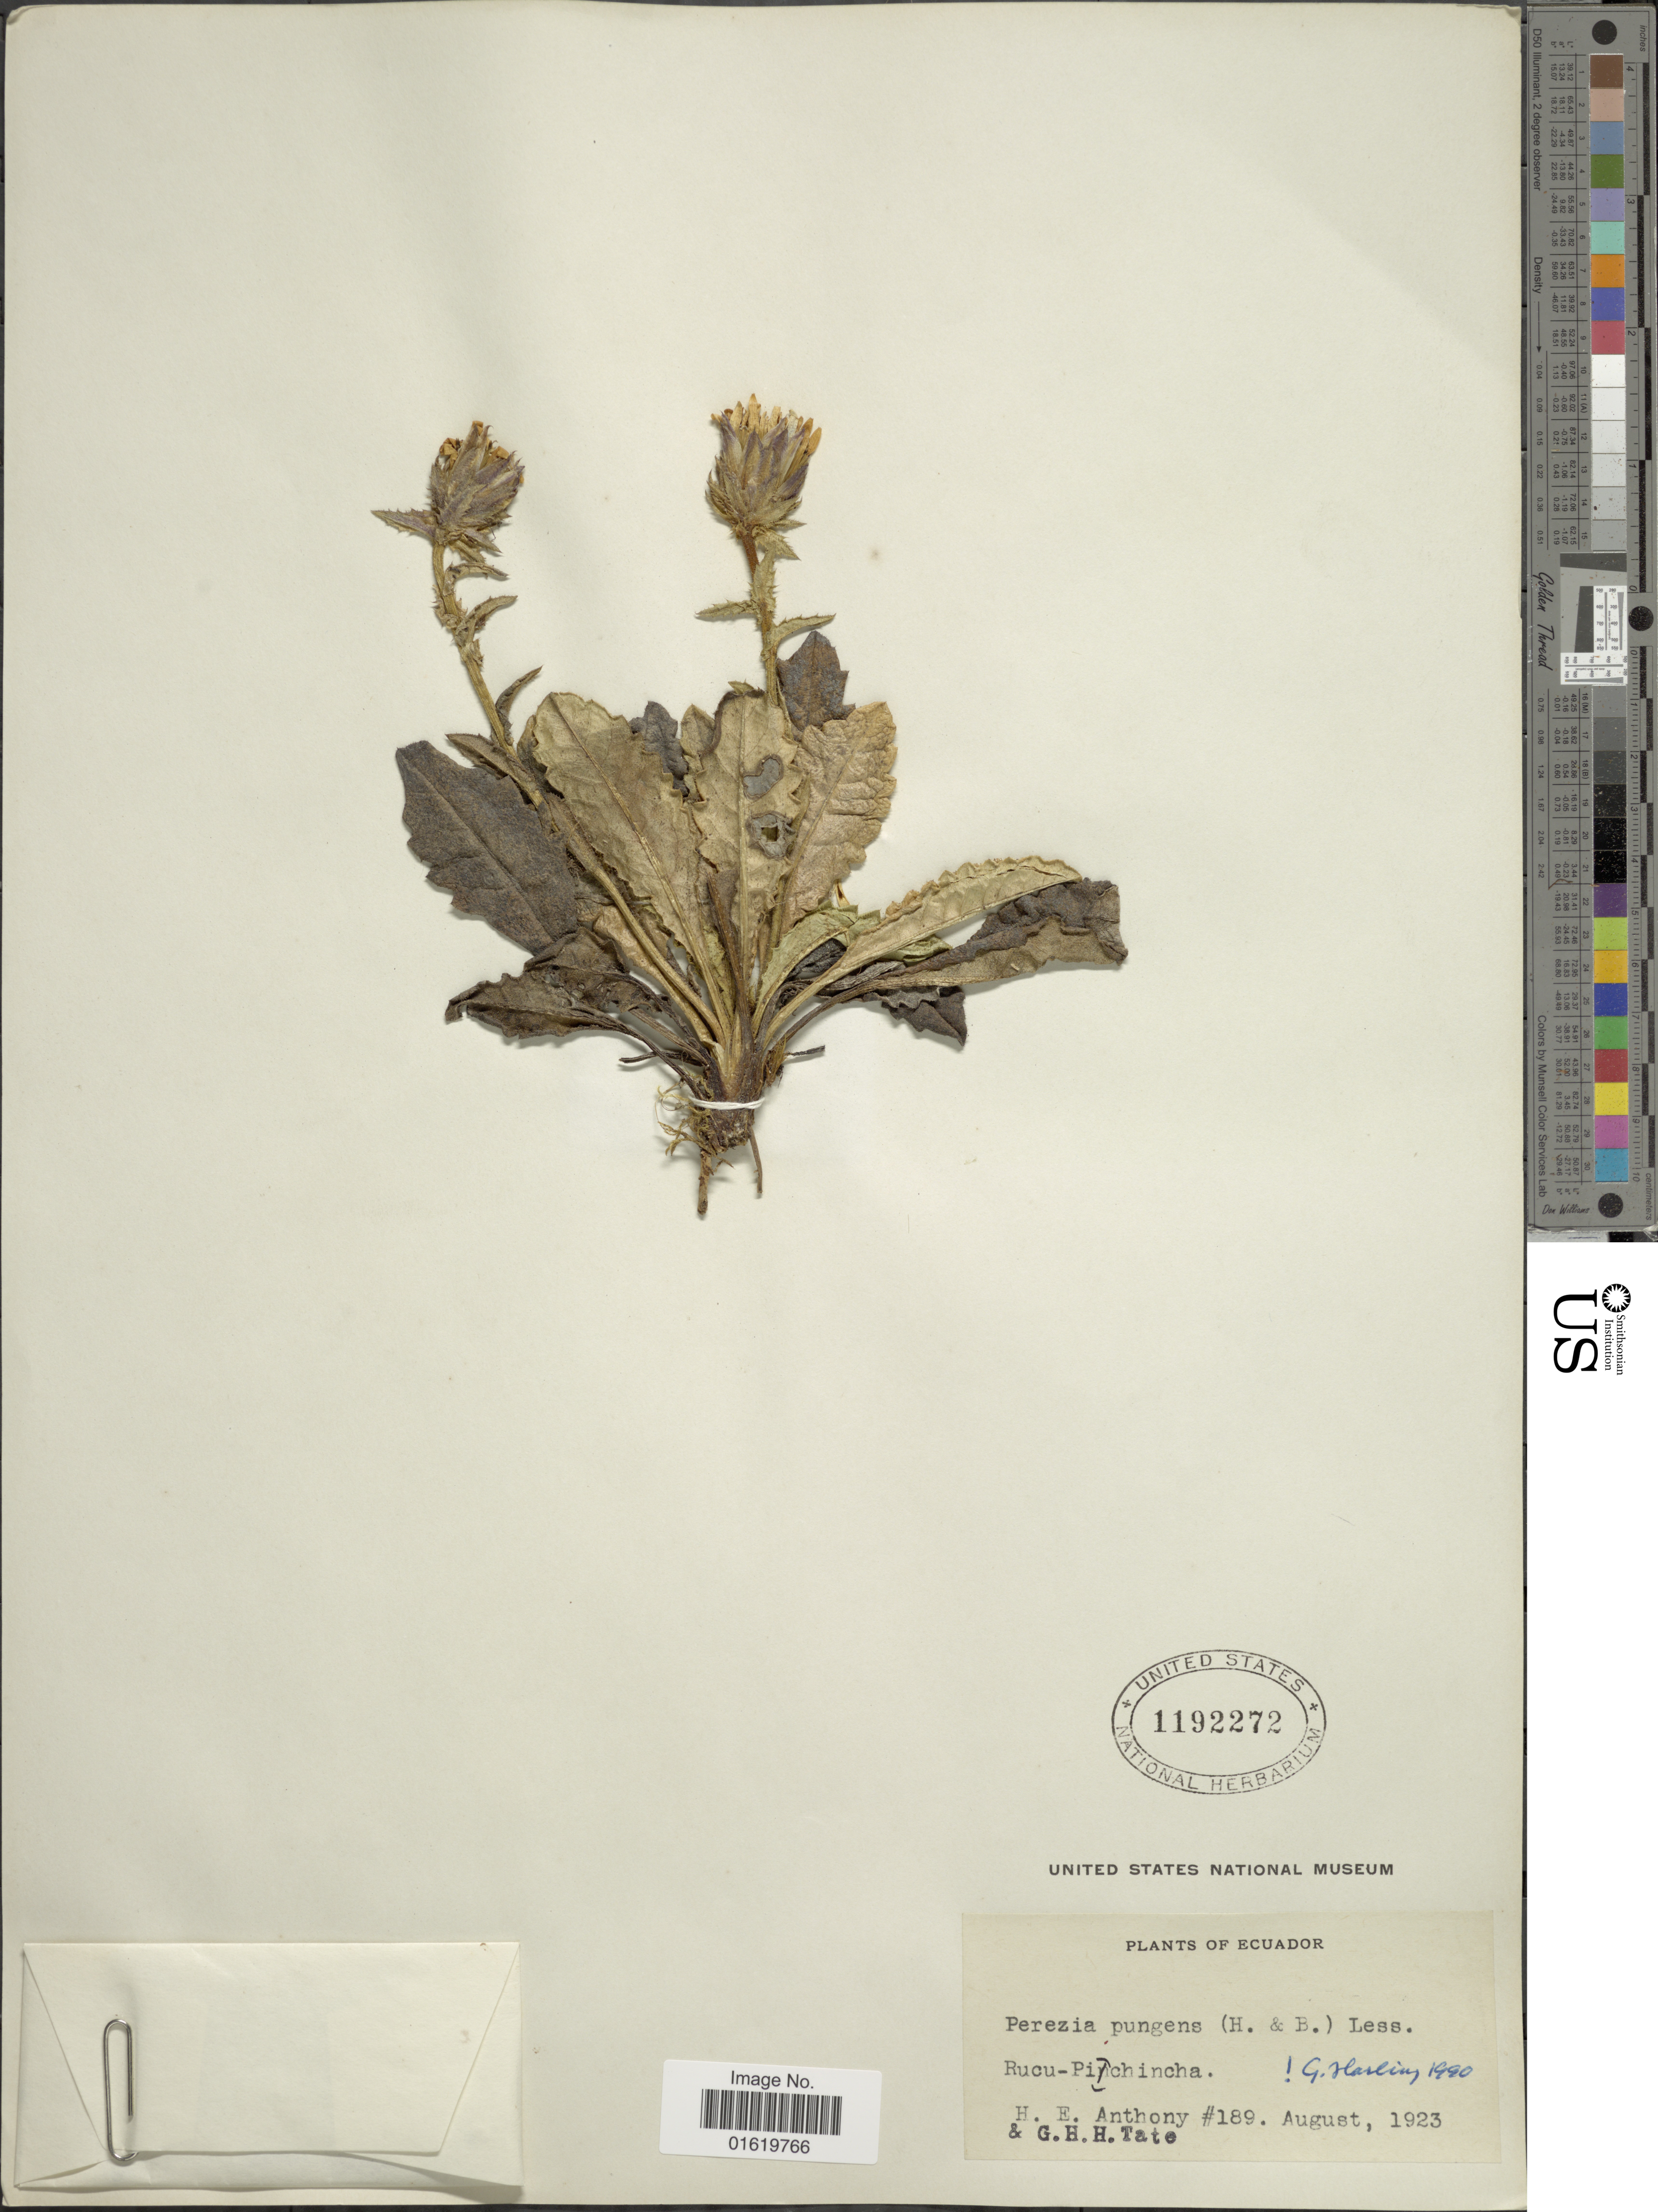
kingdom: Plantae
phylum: Tracheophyta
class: Magnoliopsida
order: Asterales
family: Asteraceae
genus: Perezia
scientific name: Perezia pungens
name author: (Humb. & Bonpl.) Less.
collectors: H. E. Anthony & G. H. H.Tate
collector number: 189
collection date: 1923-08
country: Ecuador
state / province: Pichincha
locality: Rucu-Pichincha.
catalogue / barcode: US 1192272